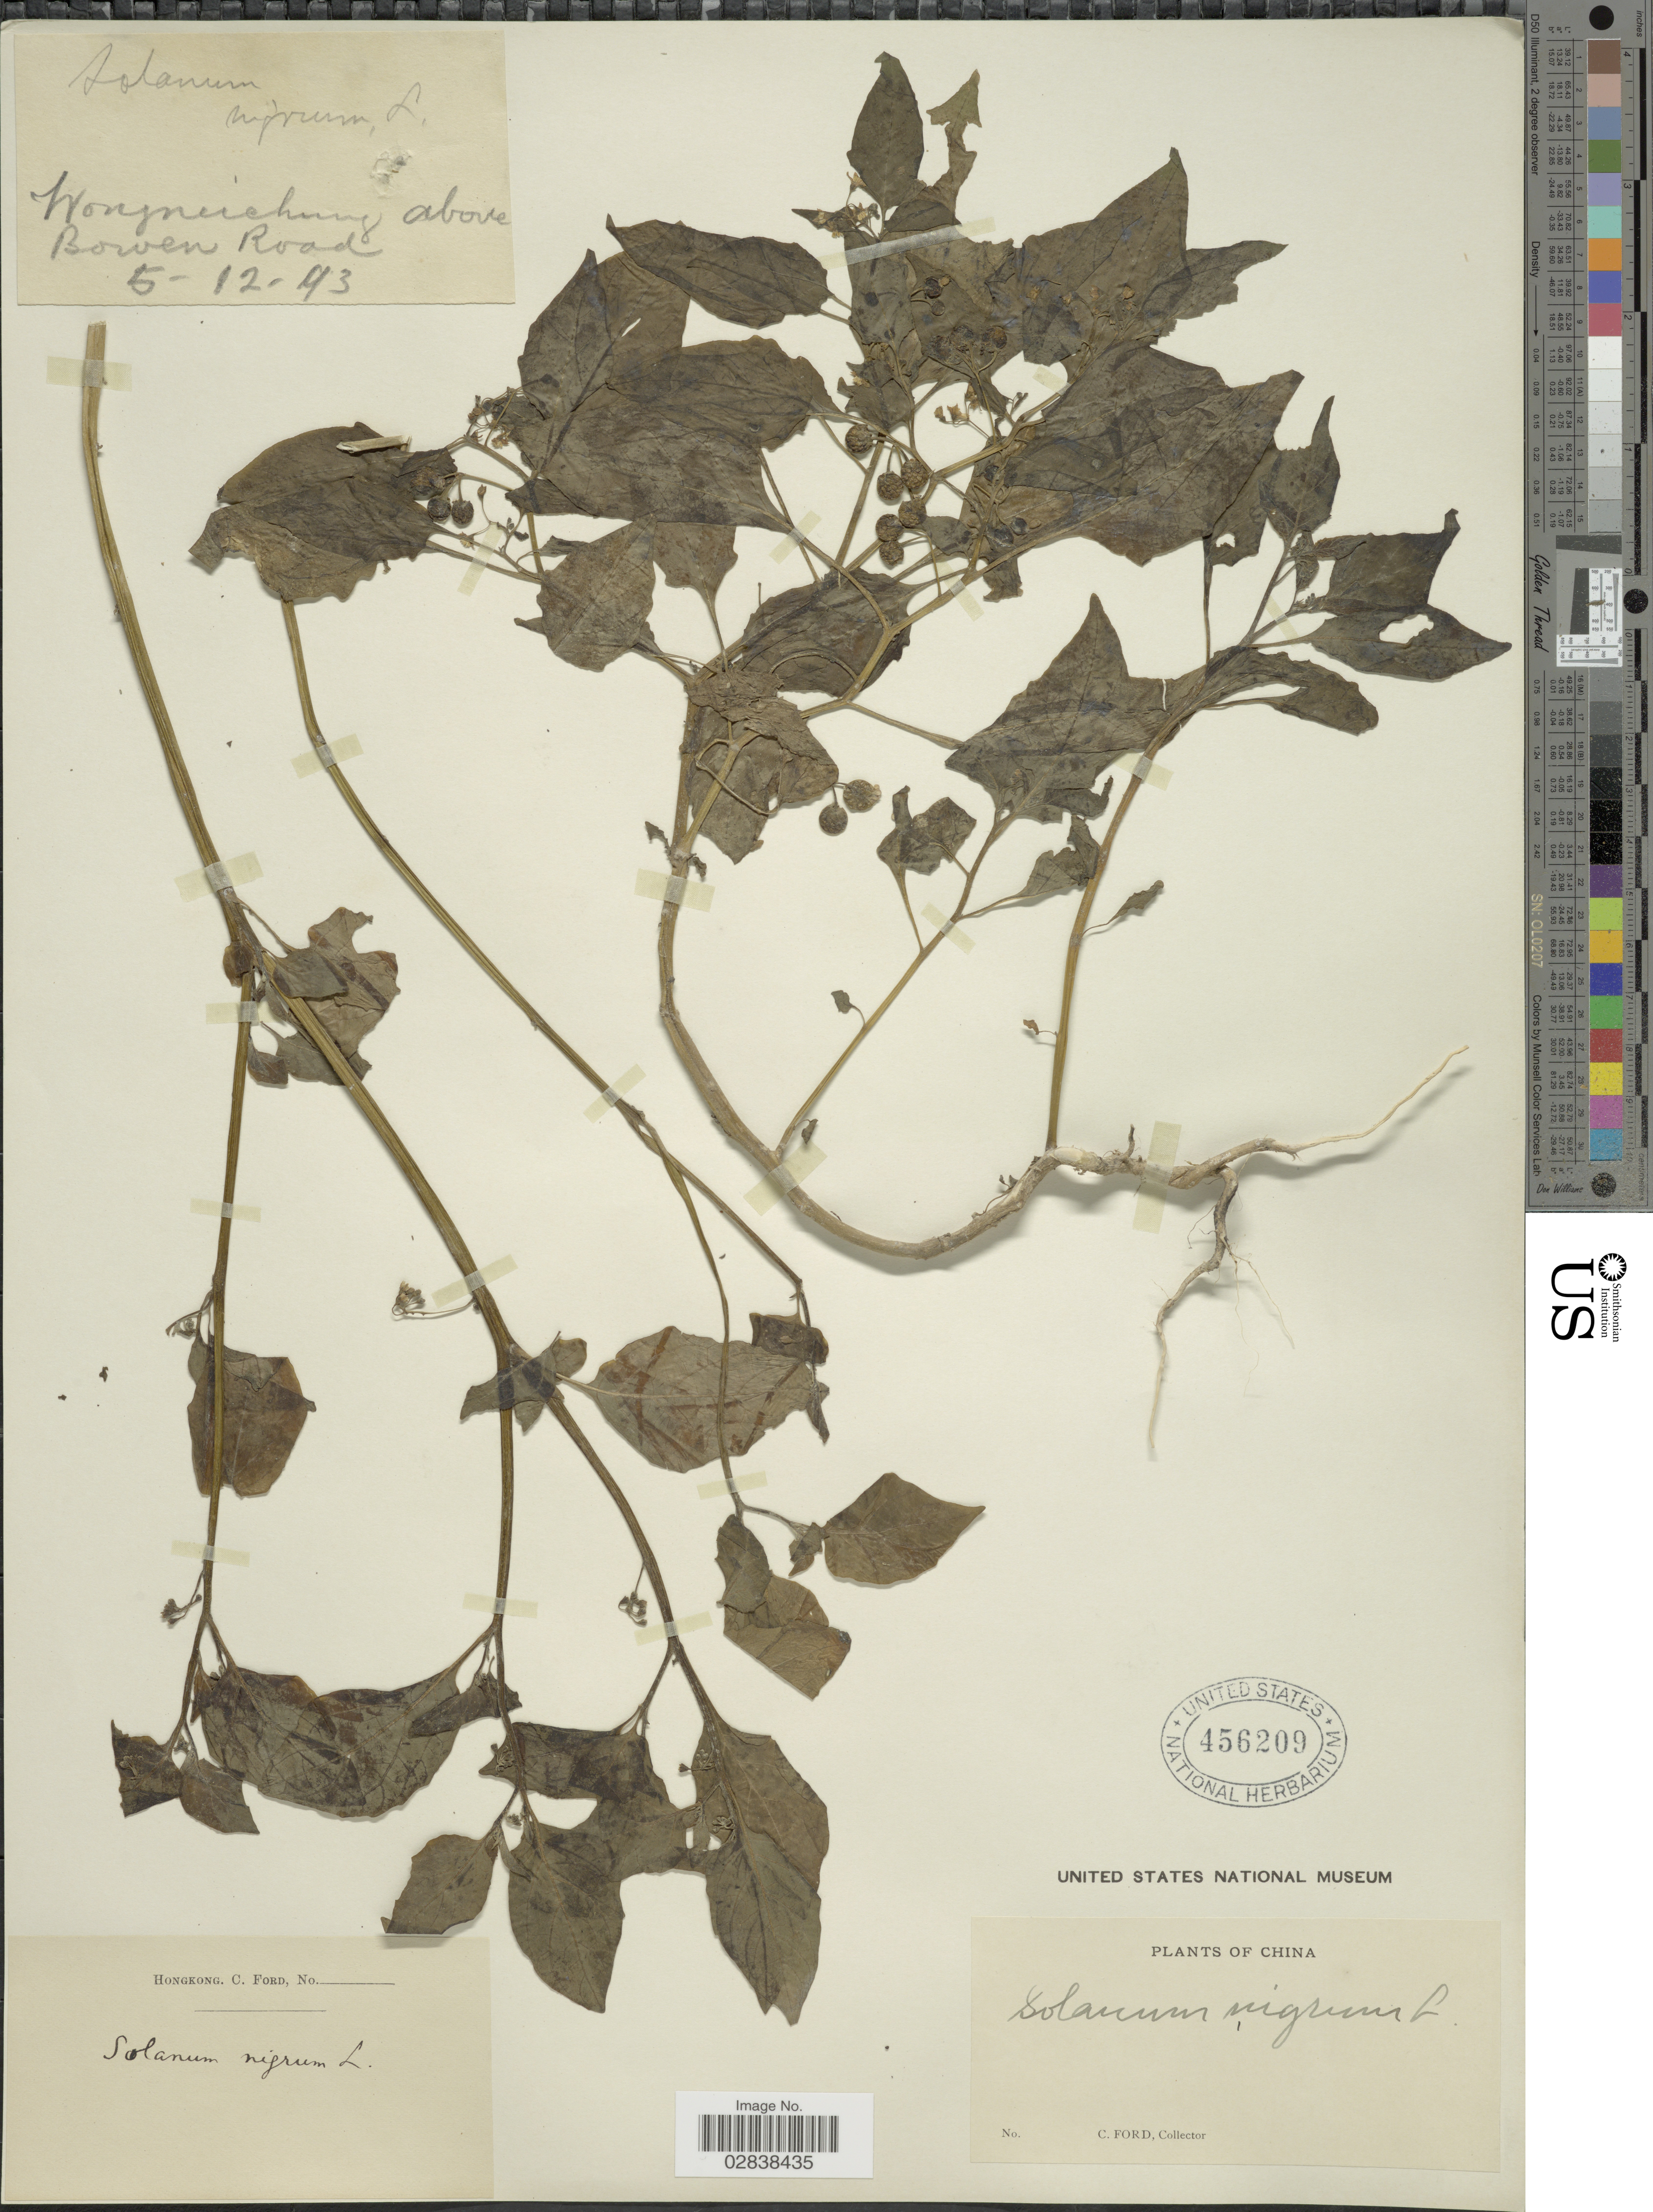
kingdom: Plantae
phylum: Tracheophyta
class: Magnoliopsida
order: Solanales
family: Solanaceae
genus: Solanum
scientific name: Solanum nigrum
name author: L.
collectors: C. Ford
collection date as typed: Transcribed d/m/y: 5/12/93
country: China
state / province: Hong Kong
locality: Hong Kong. Wonynchung [interpreted] above Bowen Road.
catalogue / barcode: US 456209